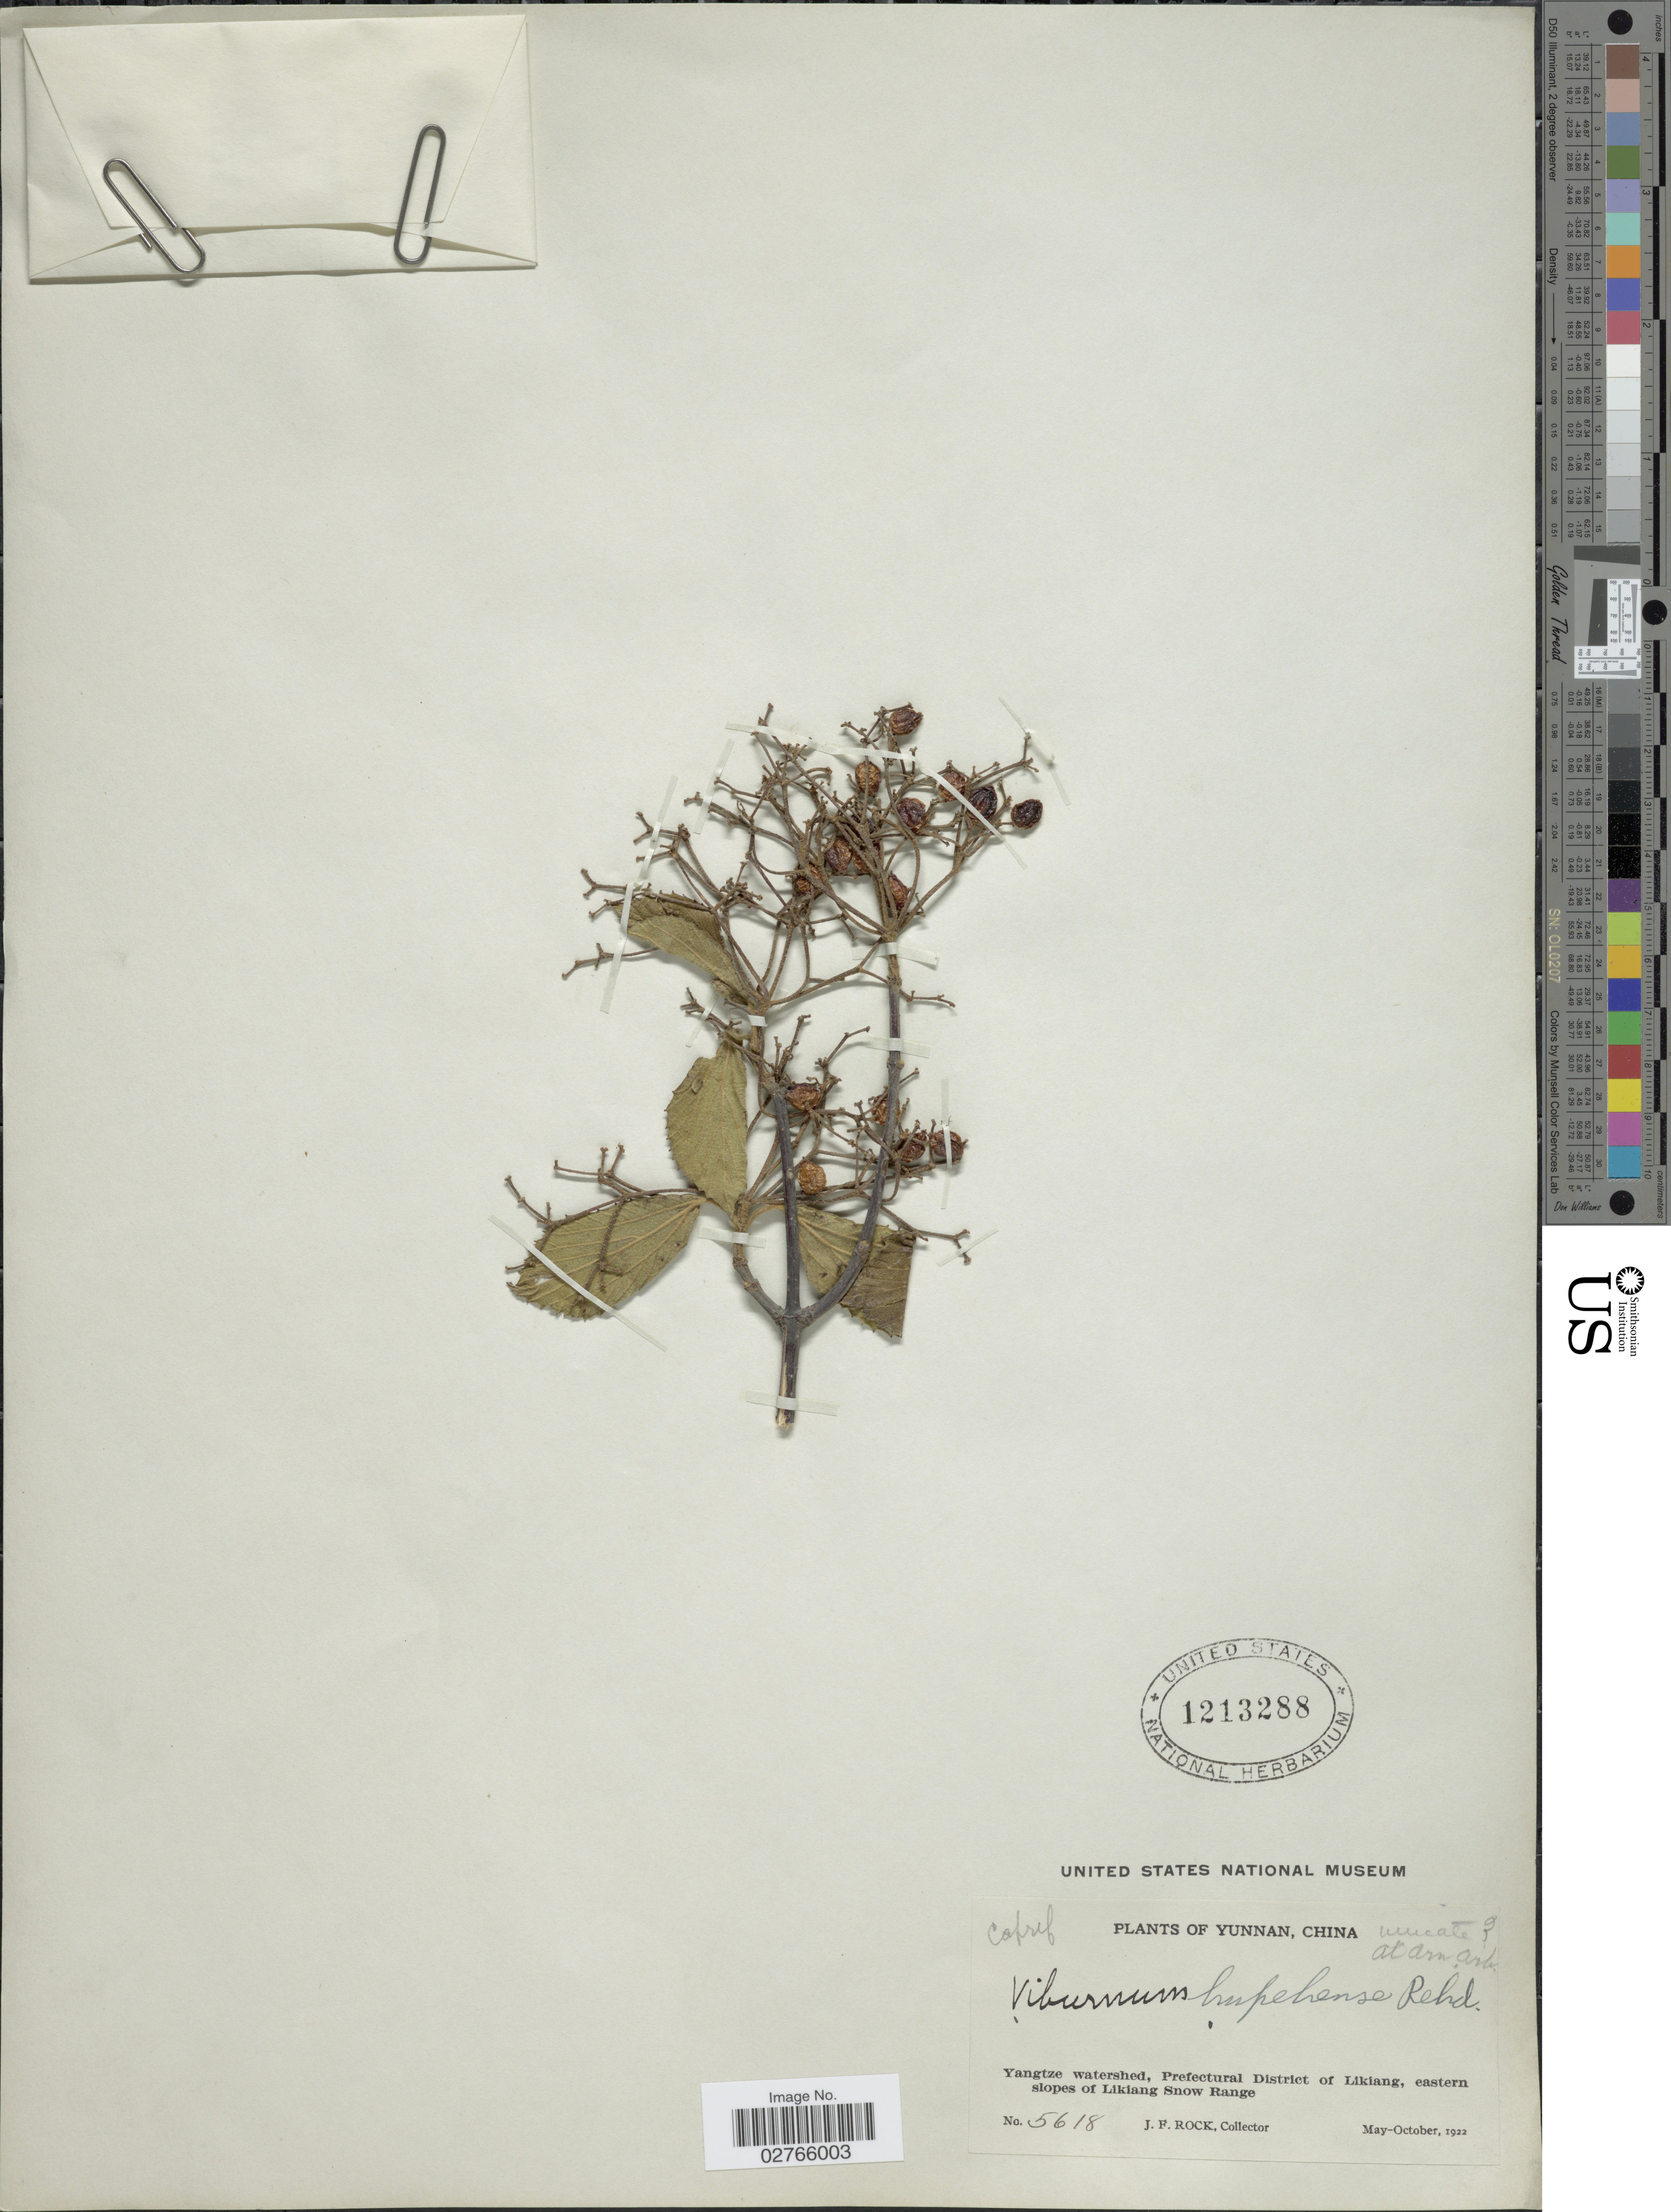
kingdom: Plantae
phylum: Tracheophyta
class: Magnoliopsida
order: Dipsacales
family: Viburnaceae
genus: Viburnum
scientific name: Viburnum hupehense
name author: Rehder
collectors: J. Rock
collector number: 5618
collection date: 1922-05/1922-10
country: China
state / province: Yunnan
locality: Yangtze watershed, Prefectural District of Likiang, eastern slopes of Likiang Snow Range.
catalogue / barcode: US 1213288